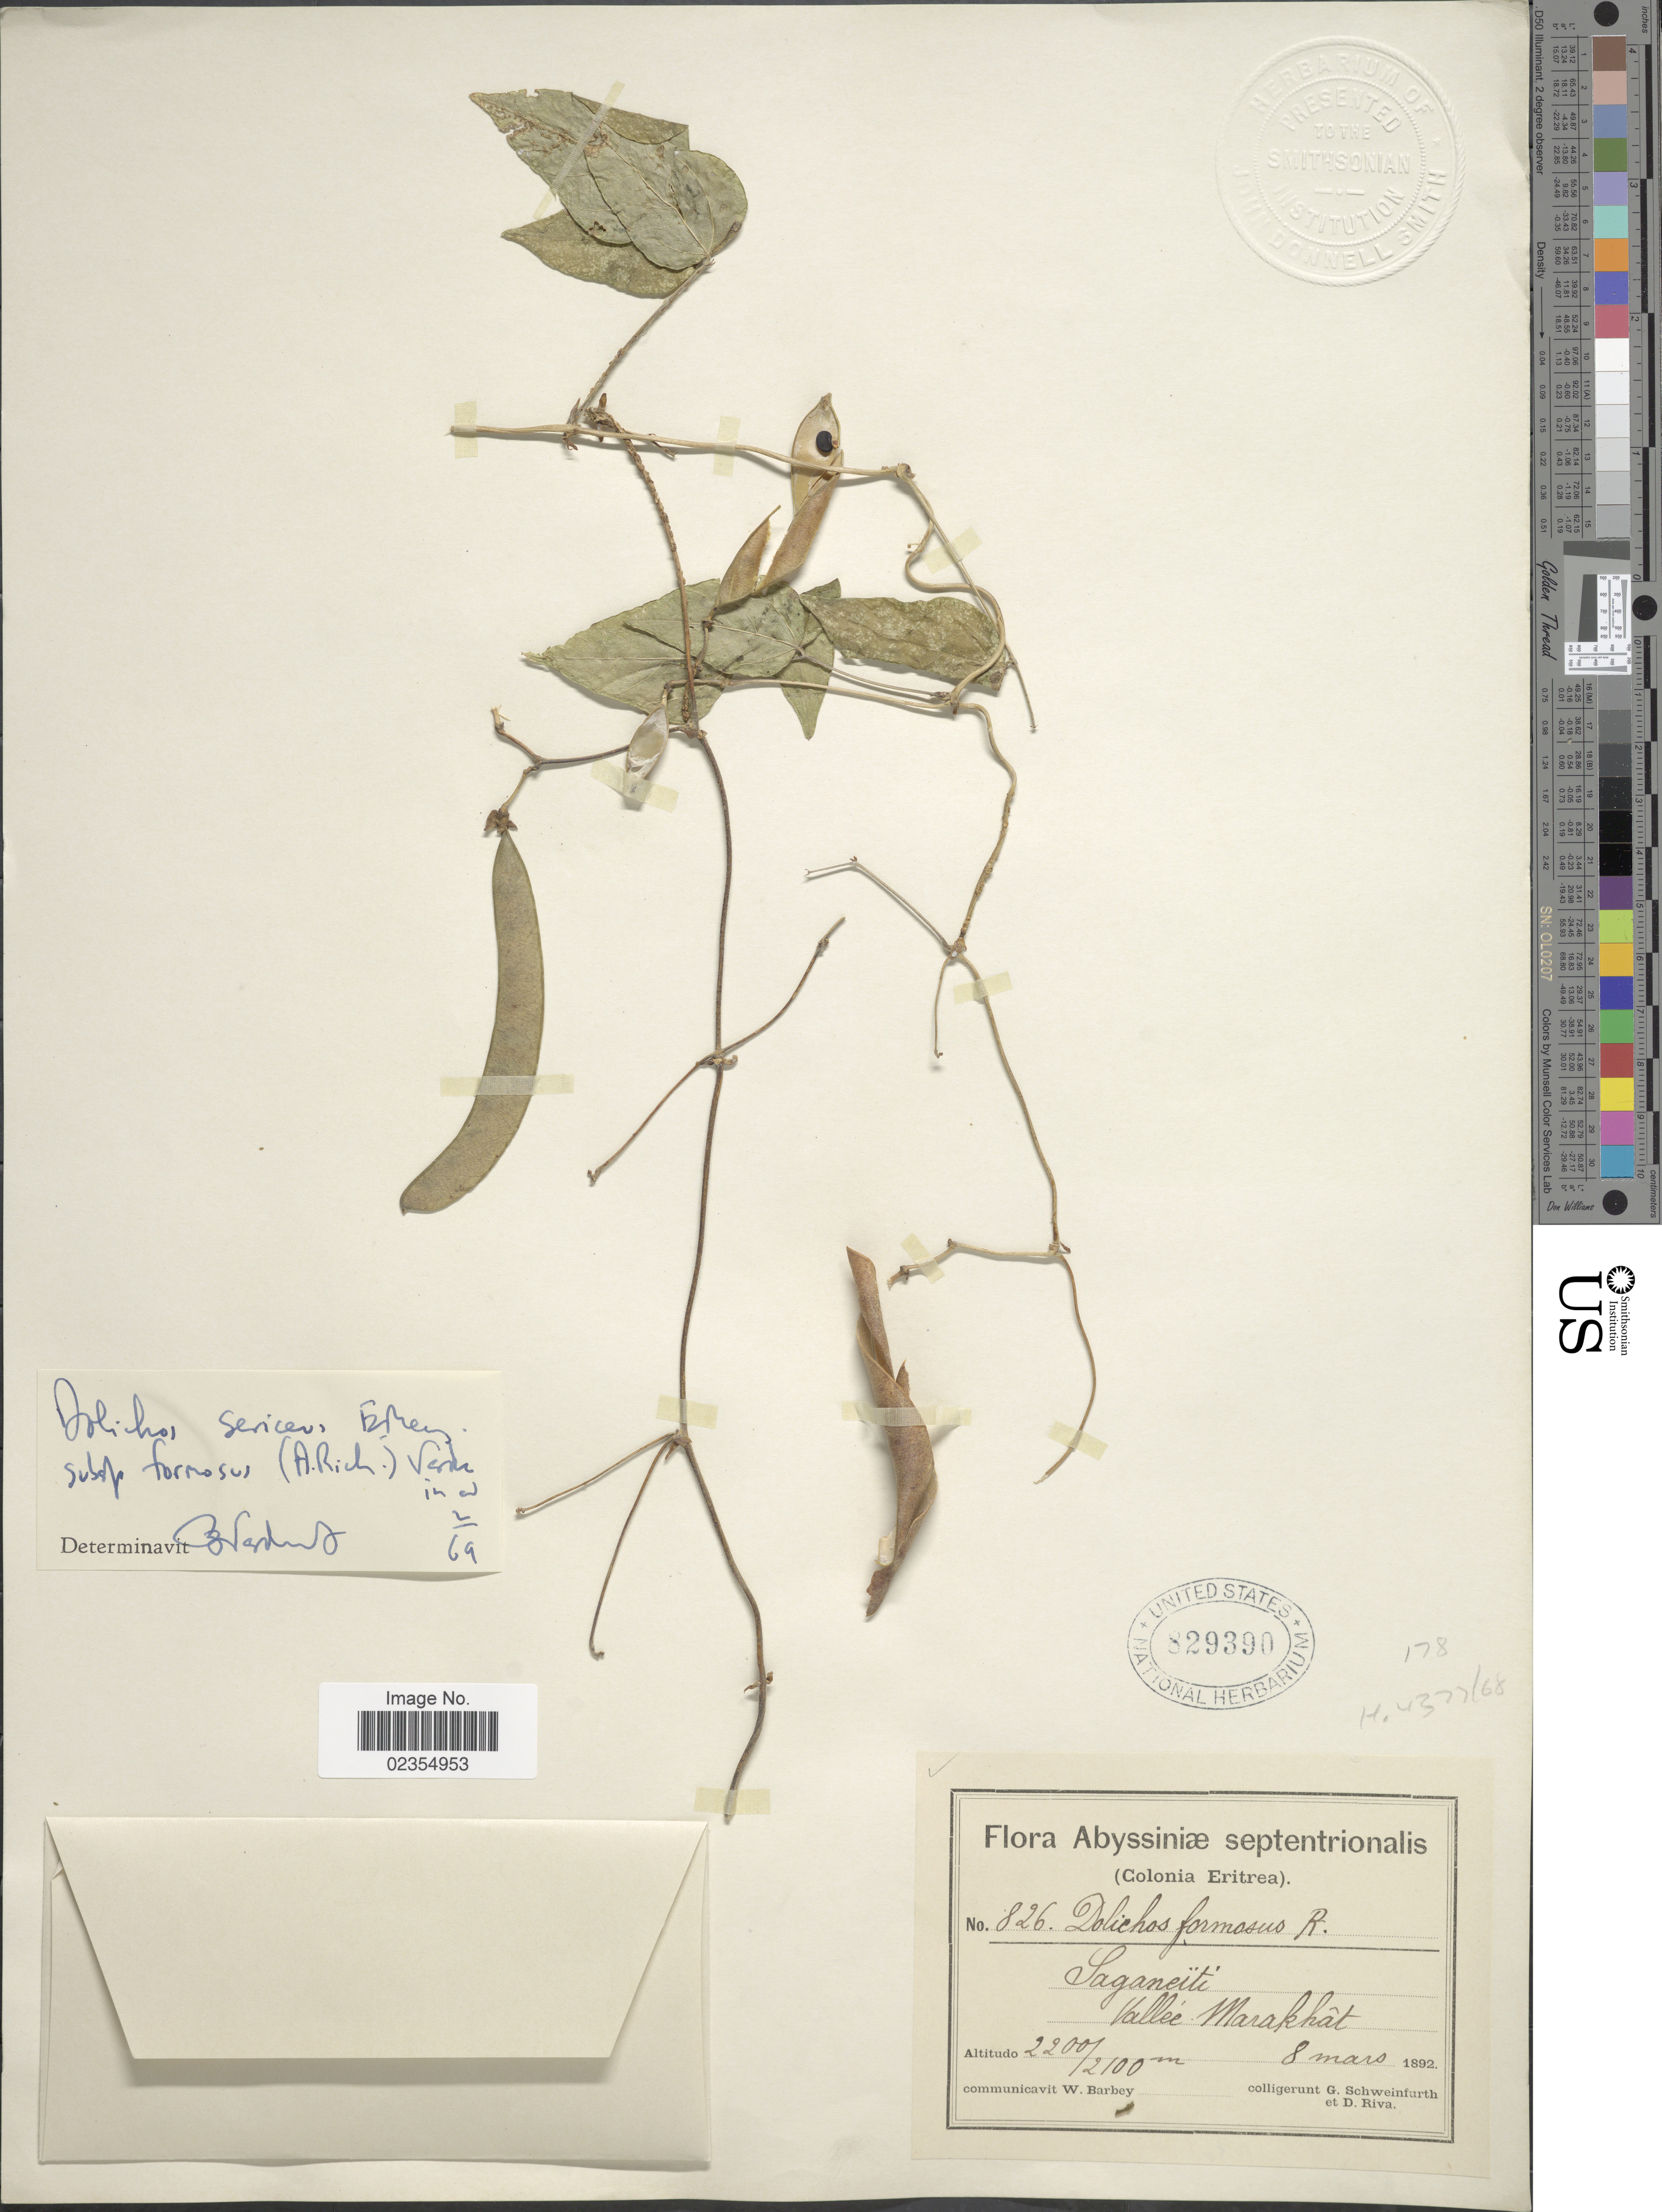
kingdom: Plantae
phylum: Tracheophyta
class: Magnoliopsida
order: Fabales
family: Fabaceae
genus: Dolichos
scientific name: Dolichos sericeus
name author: E. Mey.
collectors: G. A. Schweinfurth (herbarium) & D. Riva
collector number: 826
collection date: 1892-03-08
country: Eritrea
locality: Abyssiniae septrentrionalis (Colonia Eritrea), Saganeiti, vallee Marakhat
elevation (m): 2100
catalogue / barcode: US 829390